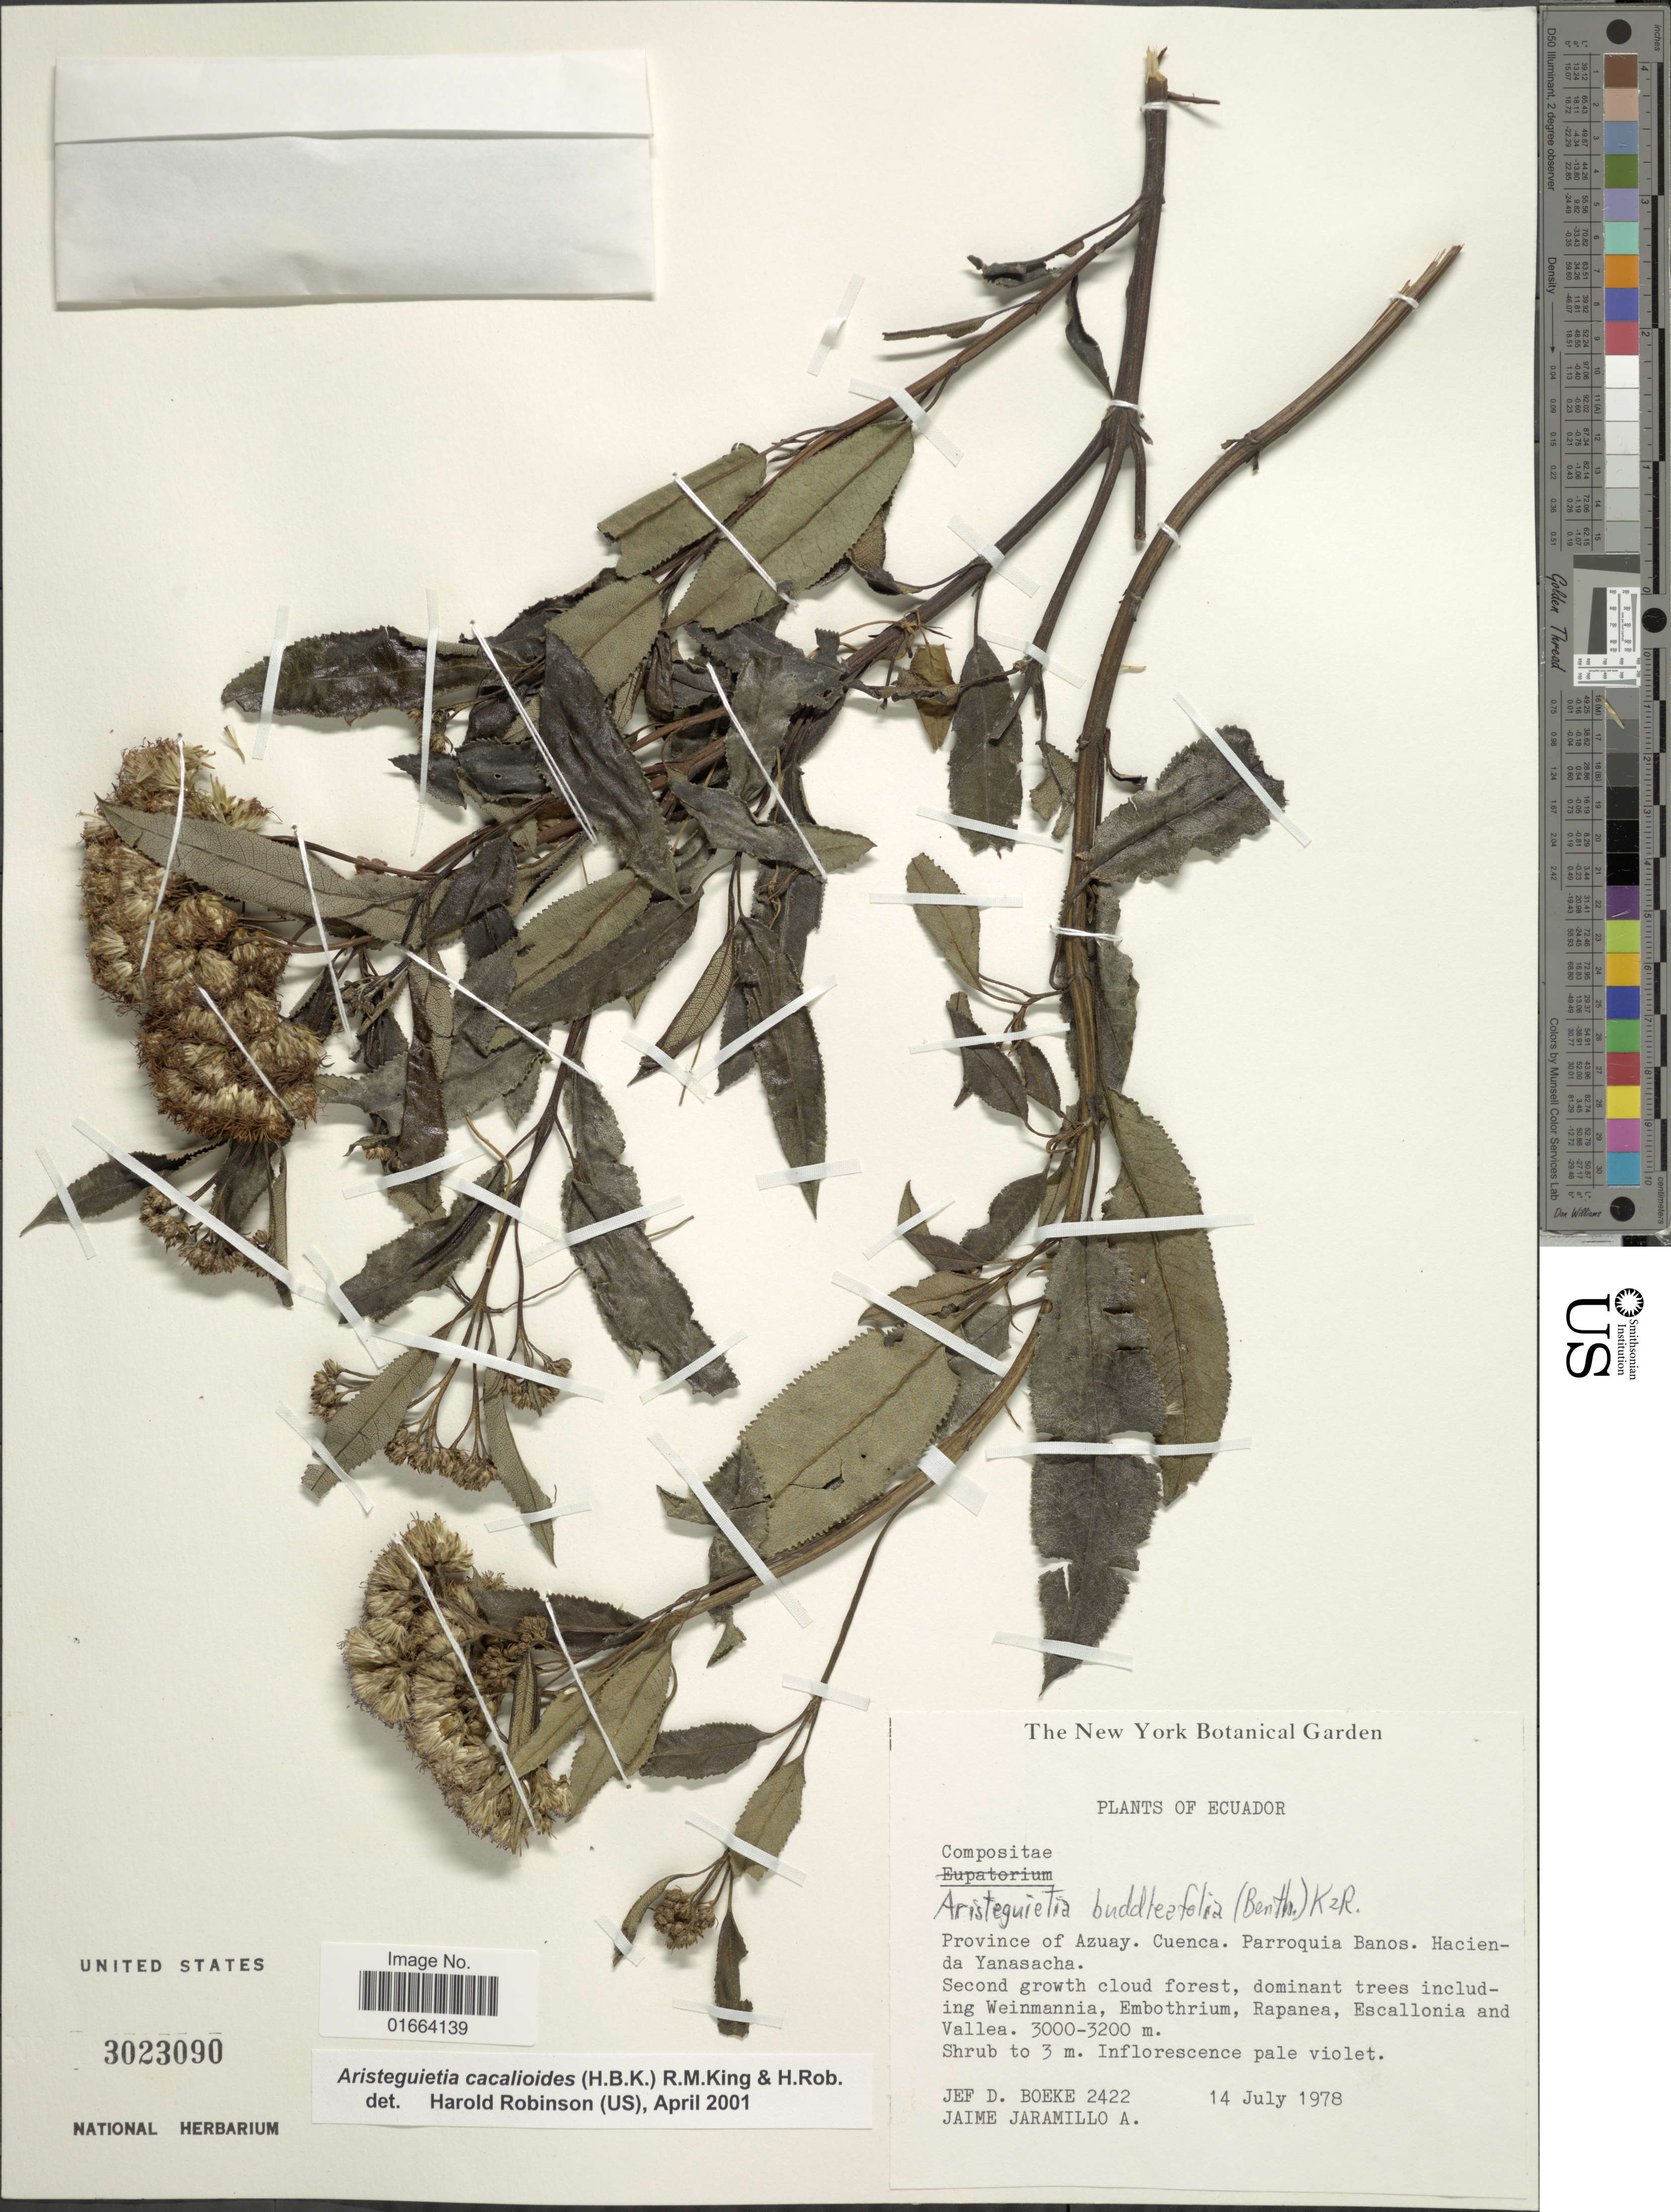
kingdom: Plantae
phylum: Tracheophyta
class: Magnoliopsida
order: Asterales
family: Asteraceae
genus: Aristeguietia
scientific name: Aristeguietia cacalioides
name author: (Kunth) R.M. King & H. Rob.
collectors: J. D. Boeke & J. L. Jaramillo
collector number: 2422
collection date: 1978-07-14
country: Ecuador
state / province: Azuay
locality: Cuenca. Parroquia Banos. Hacienda Yanasacha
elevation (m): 3000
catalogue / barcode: US 3023090